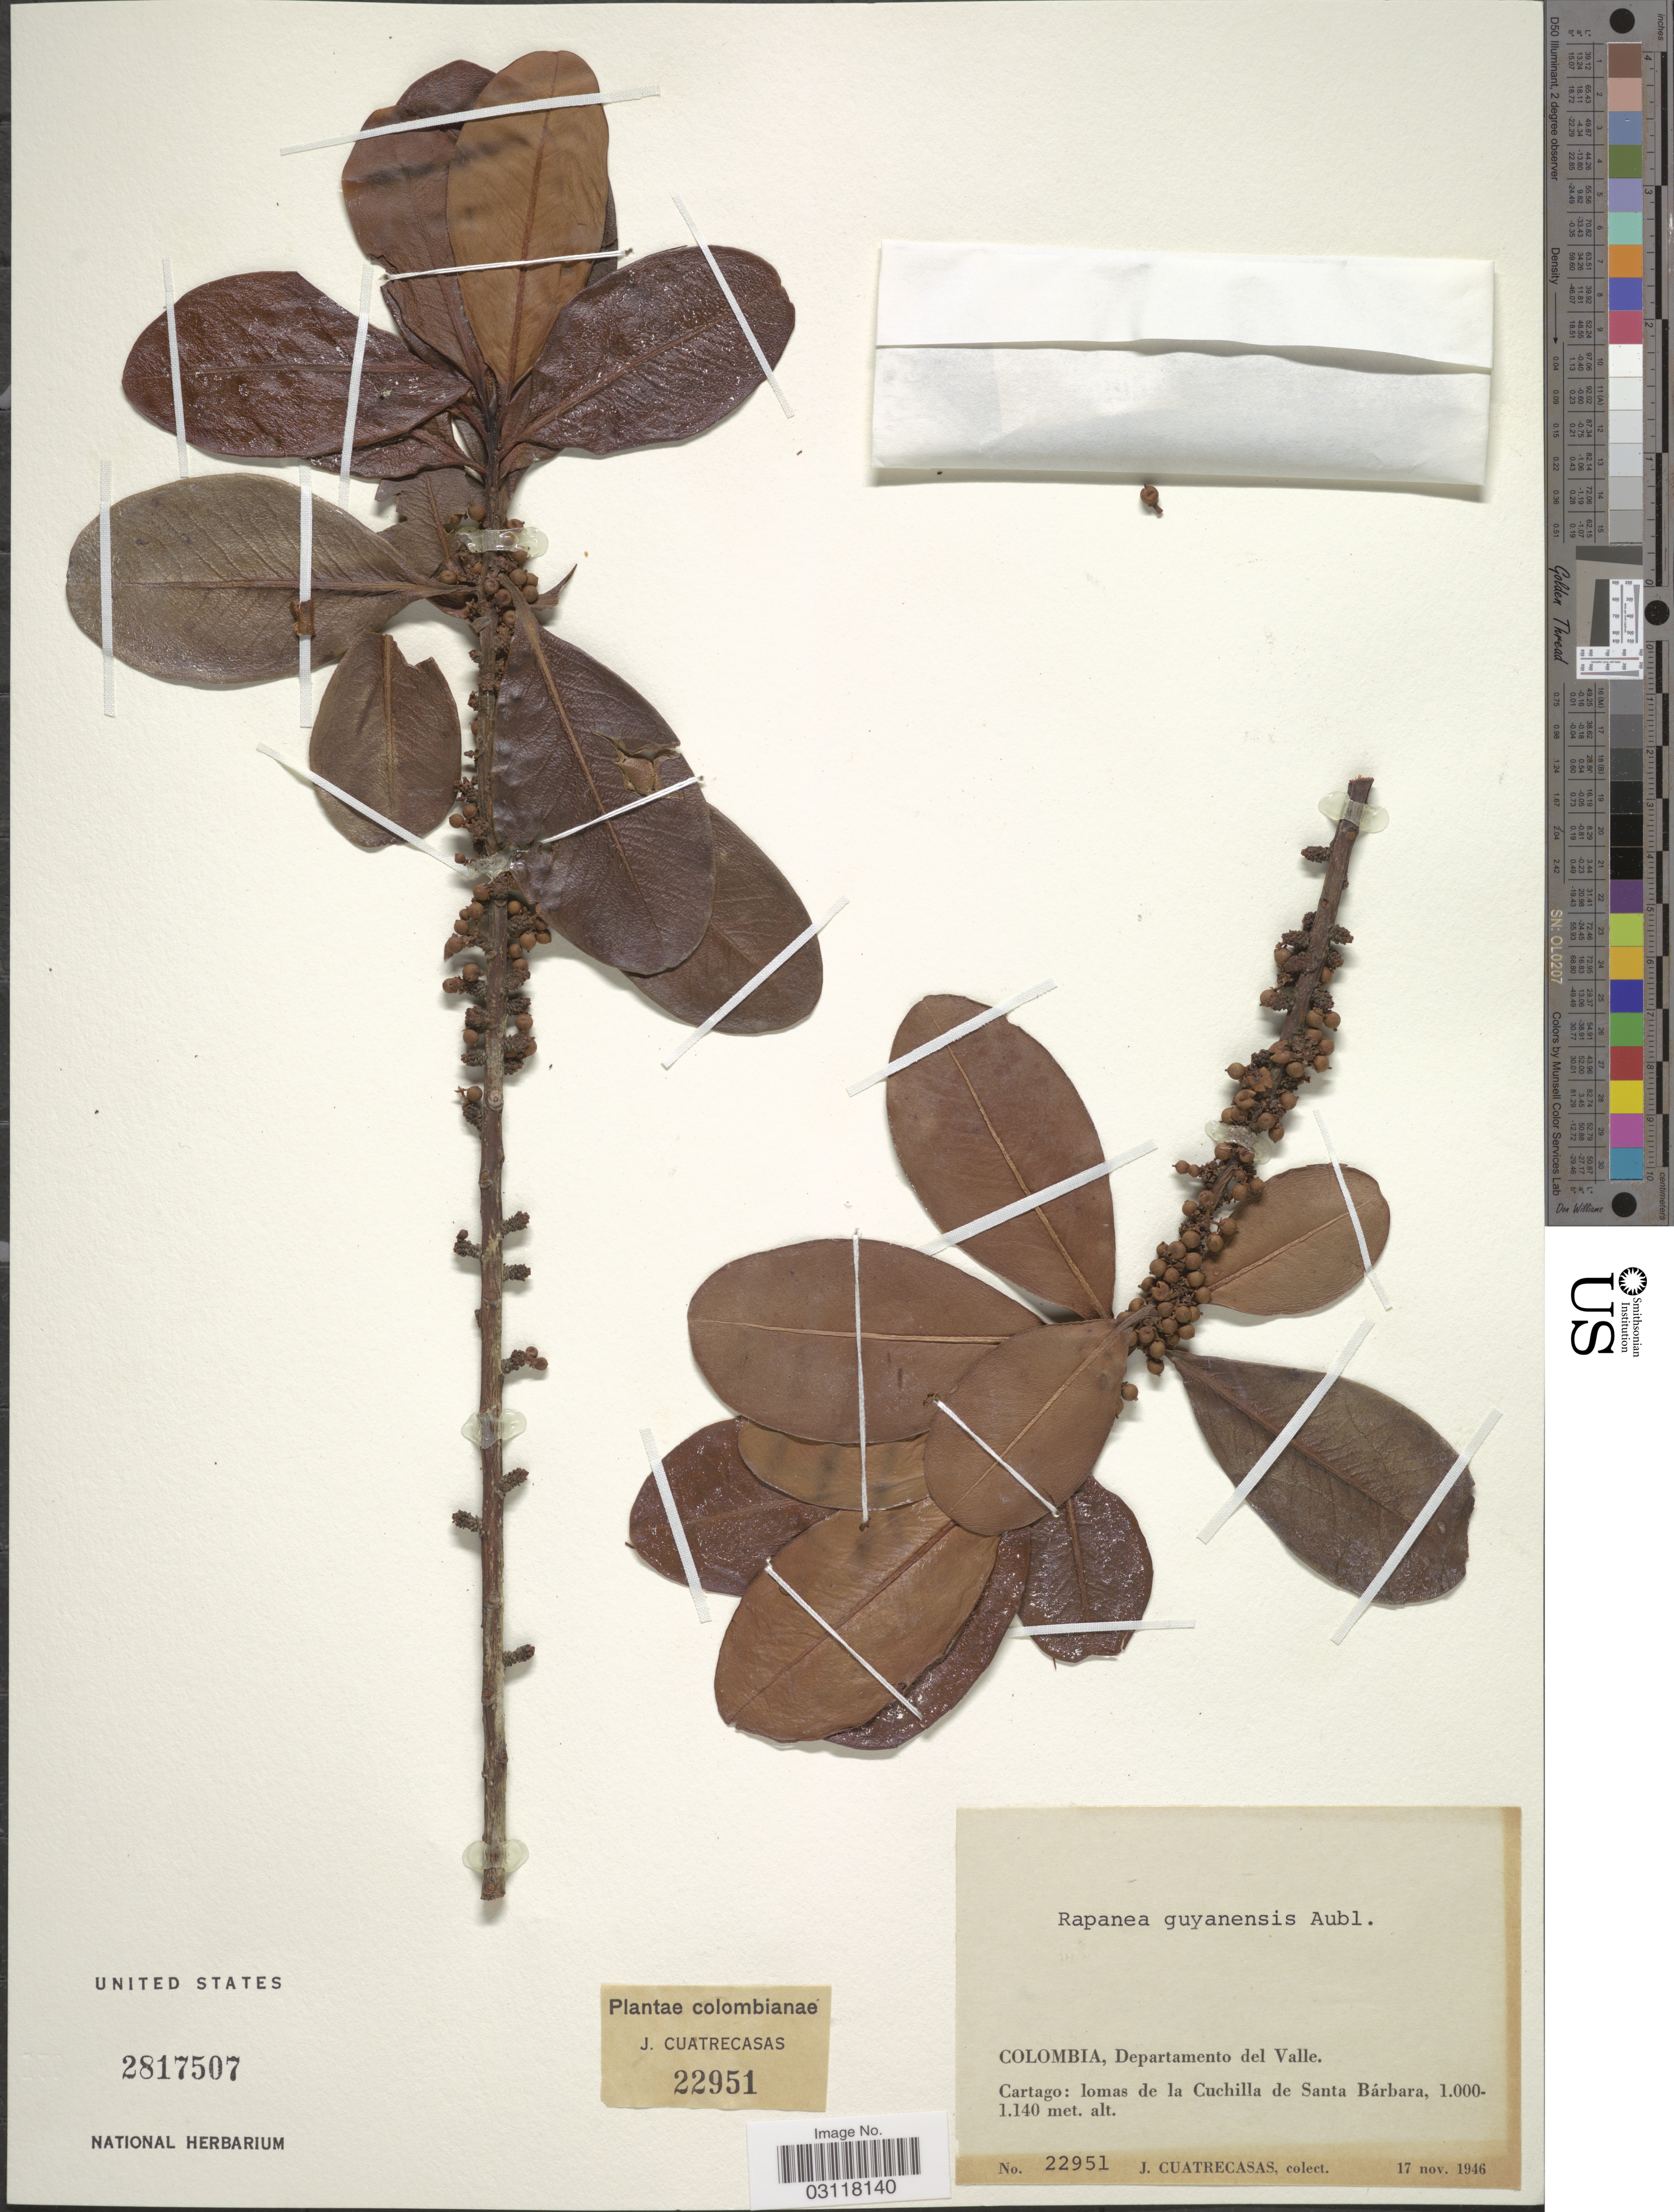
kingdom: Plantae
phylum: Tracheophyta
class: Magnoliopsida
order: Ericales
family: Primulaceae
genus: Rapanea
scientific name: Rapanea guianensis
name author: Aubl.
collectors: J. Cuatrecasas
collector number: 22951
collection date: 1946-11-17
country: Colombia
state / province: Valle del Cauca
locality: Departamento del Valle. Cartago: lomas de la Cuchilla de Santa Bárbara.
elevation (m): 1000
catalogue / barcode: US 2817507